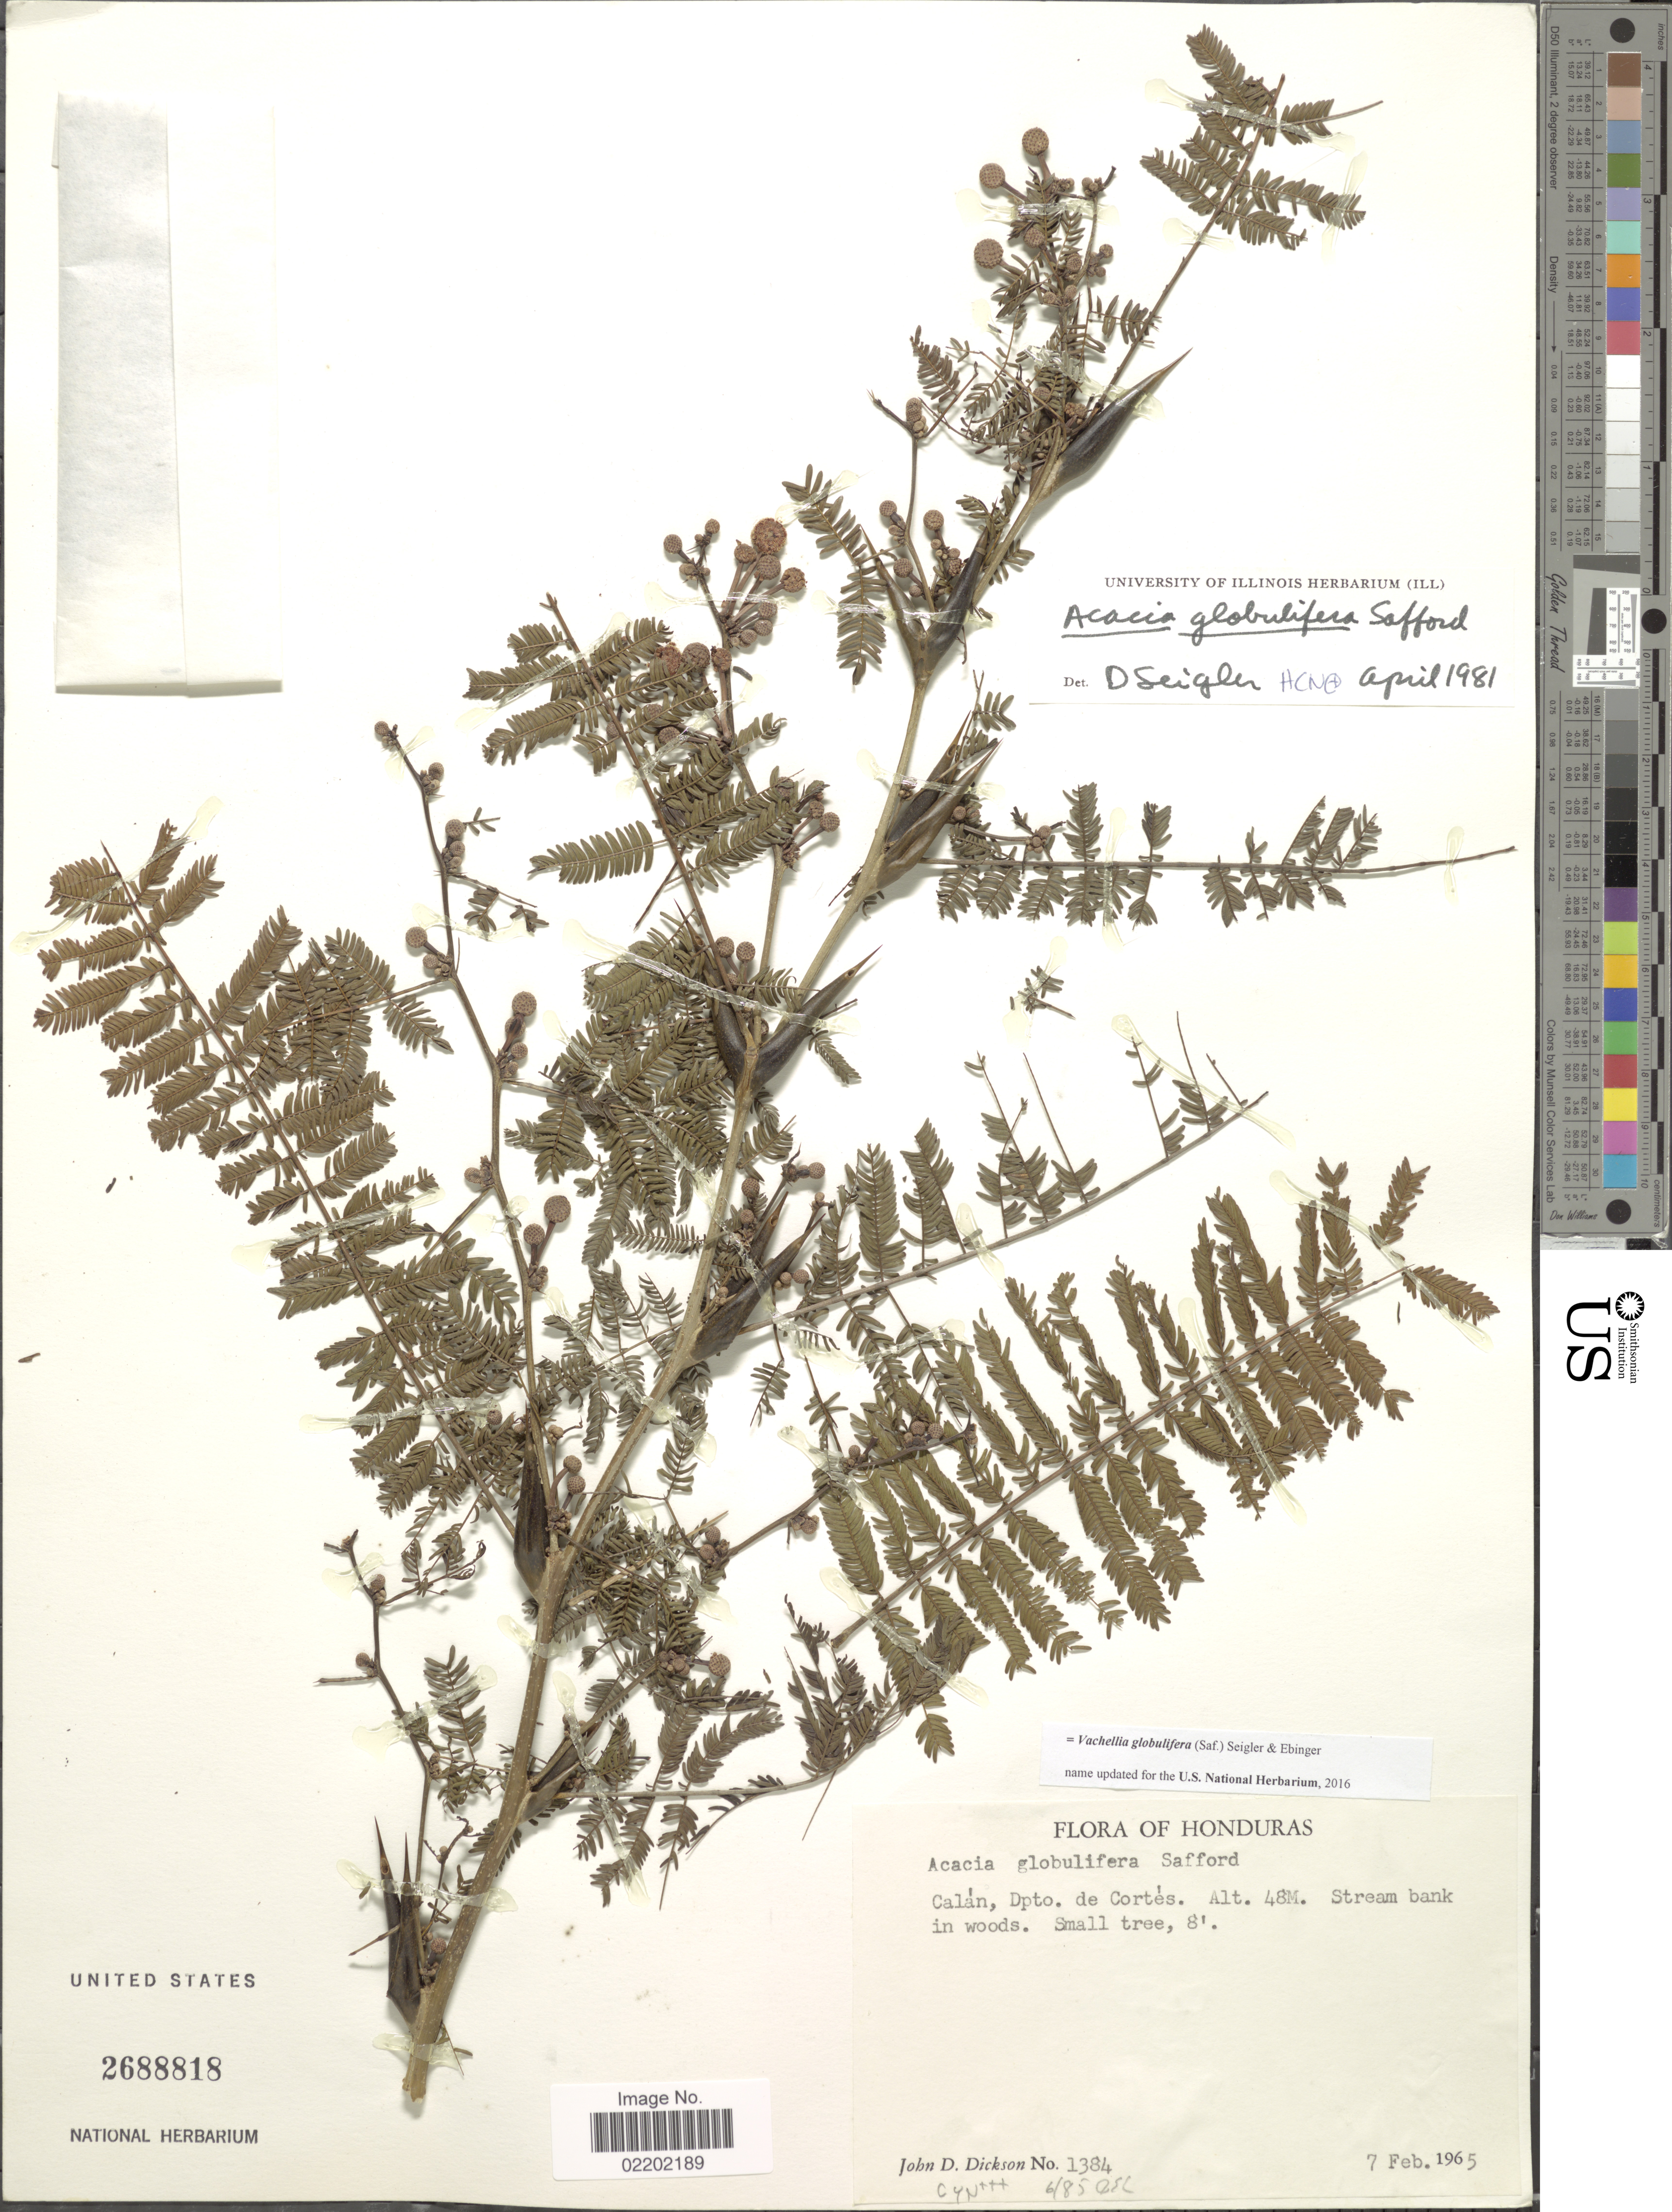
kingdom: Plantae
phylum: Tracheophyta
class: Magnoliopsida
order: Fabales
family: Fabaceae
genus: Vachellia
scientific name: Vachellia globulifera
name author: (Saff.) Seigler & Ebinger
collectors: J. Dickson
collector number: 1384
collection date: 1955-02-07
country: Honduras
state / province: Cortés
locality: Calán, Depto de Cortés. Stream bank in woods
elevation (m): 48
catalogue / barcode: US 2688818